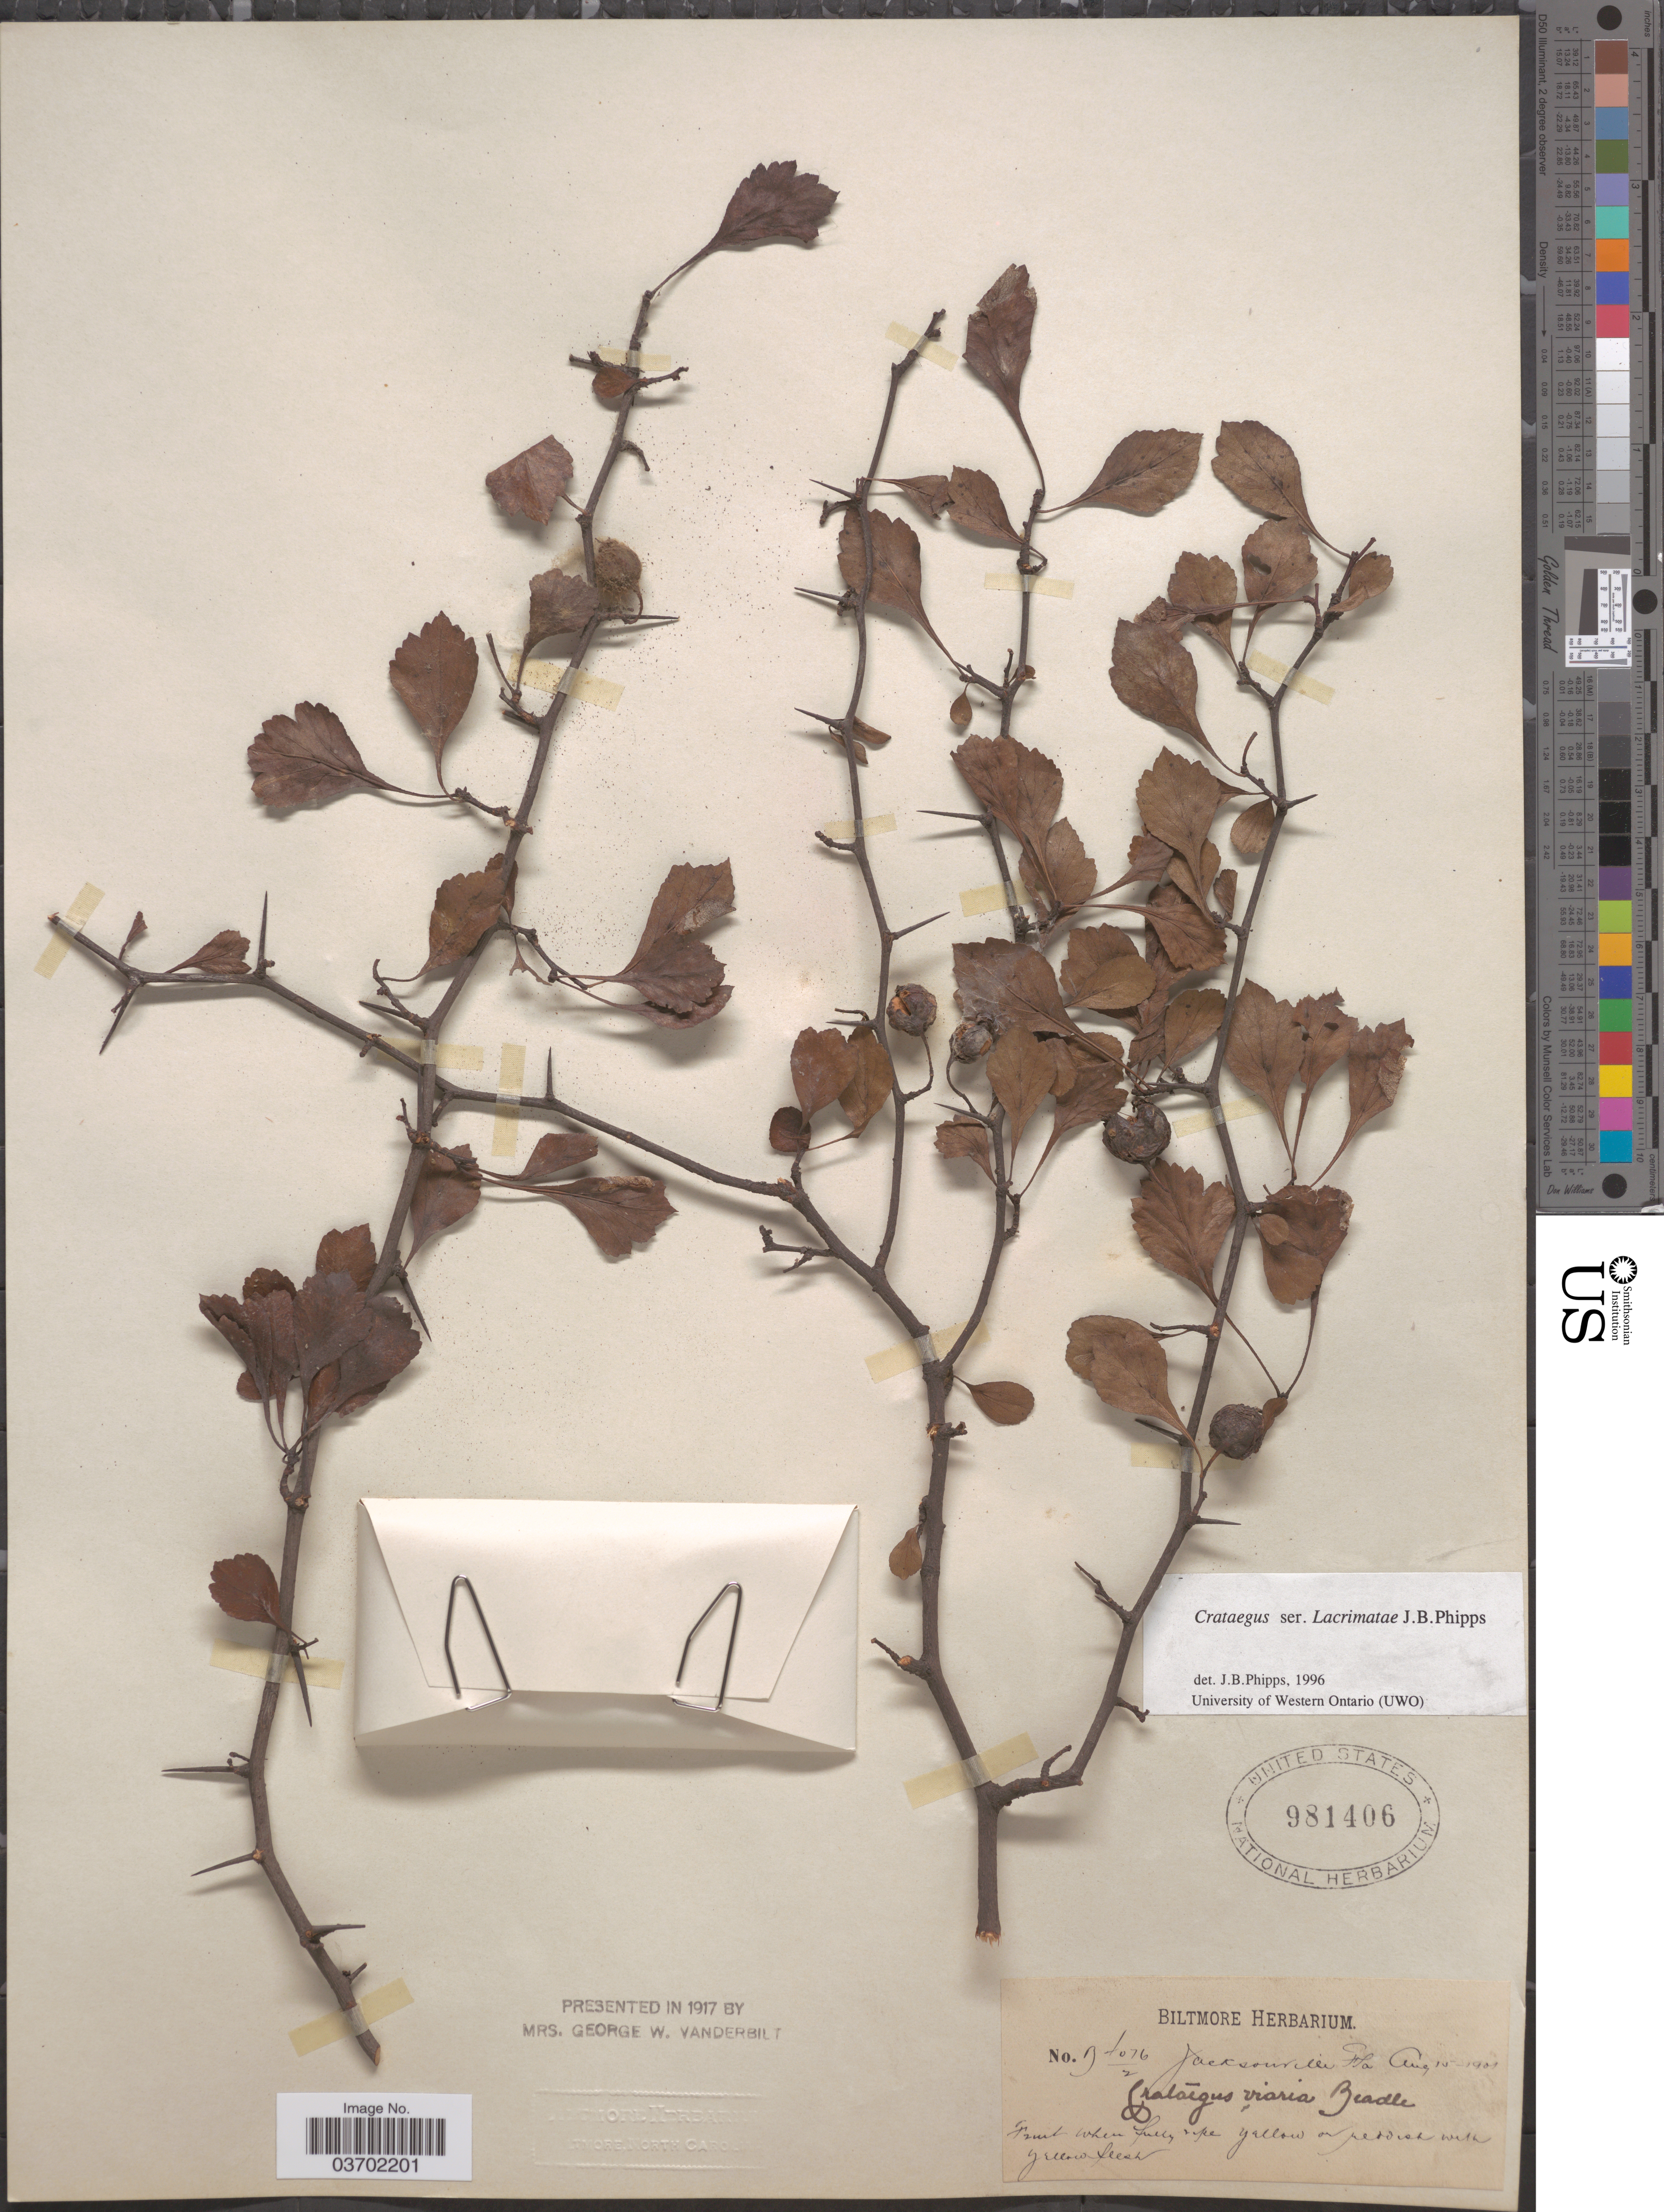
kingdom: Plantae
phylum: Tracheophyta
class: Magnoliopsida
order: Rosales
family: Rosaceae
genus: Crataegus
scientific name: Crataegus viaria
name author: Beadle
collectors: ex herb. Biltmore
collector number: B4076/2*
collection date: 1901-08-15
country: United States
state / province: Florida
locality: Jacksonville.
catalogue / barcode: US 981406